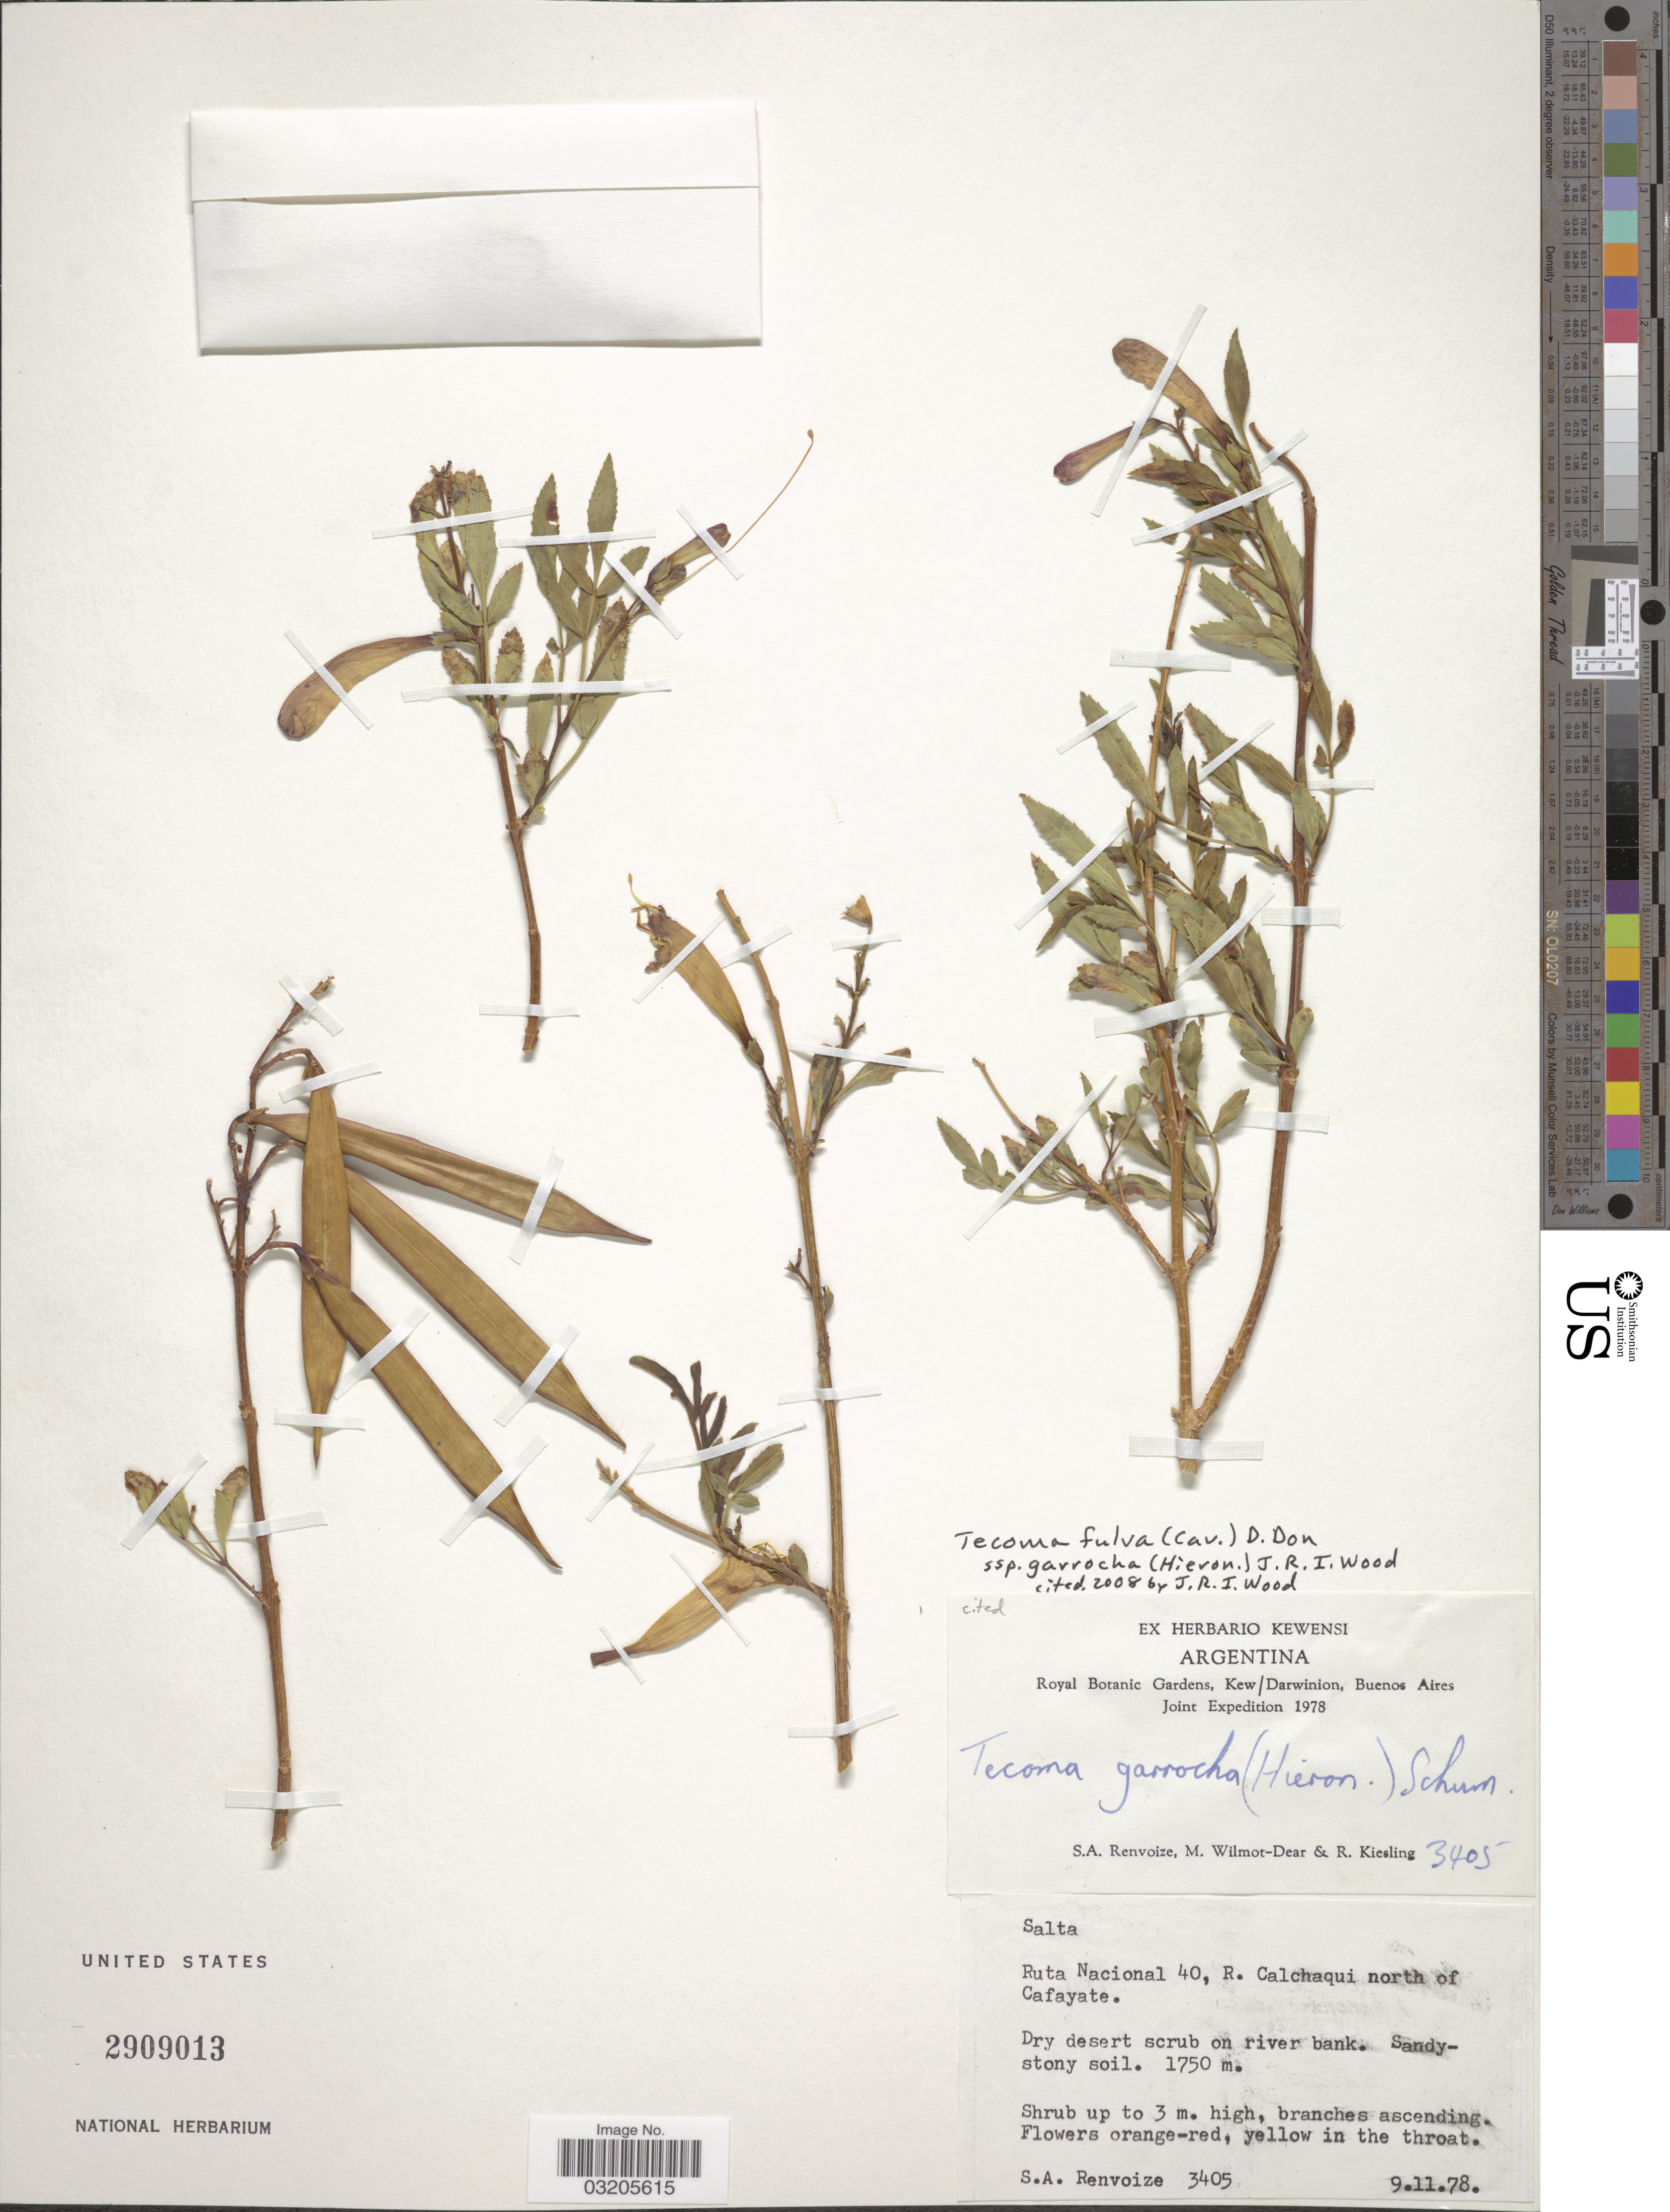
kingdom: Plantae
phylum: Tracheophyta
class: Magnoliopsida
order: Lamiales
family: Bignoniaceae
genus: Tecoma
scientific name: Tecoma stans subsp. garrocha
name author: J.R.I. Wood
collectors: S. A. Renvoize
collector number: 3405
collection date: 1978-11-09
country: Argentina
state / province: Salta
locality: Ruta National 40, R. Calchaqui north of Cafayate.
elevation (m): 1750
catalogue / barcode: US 2909013